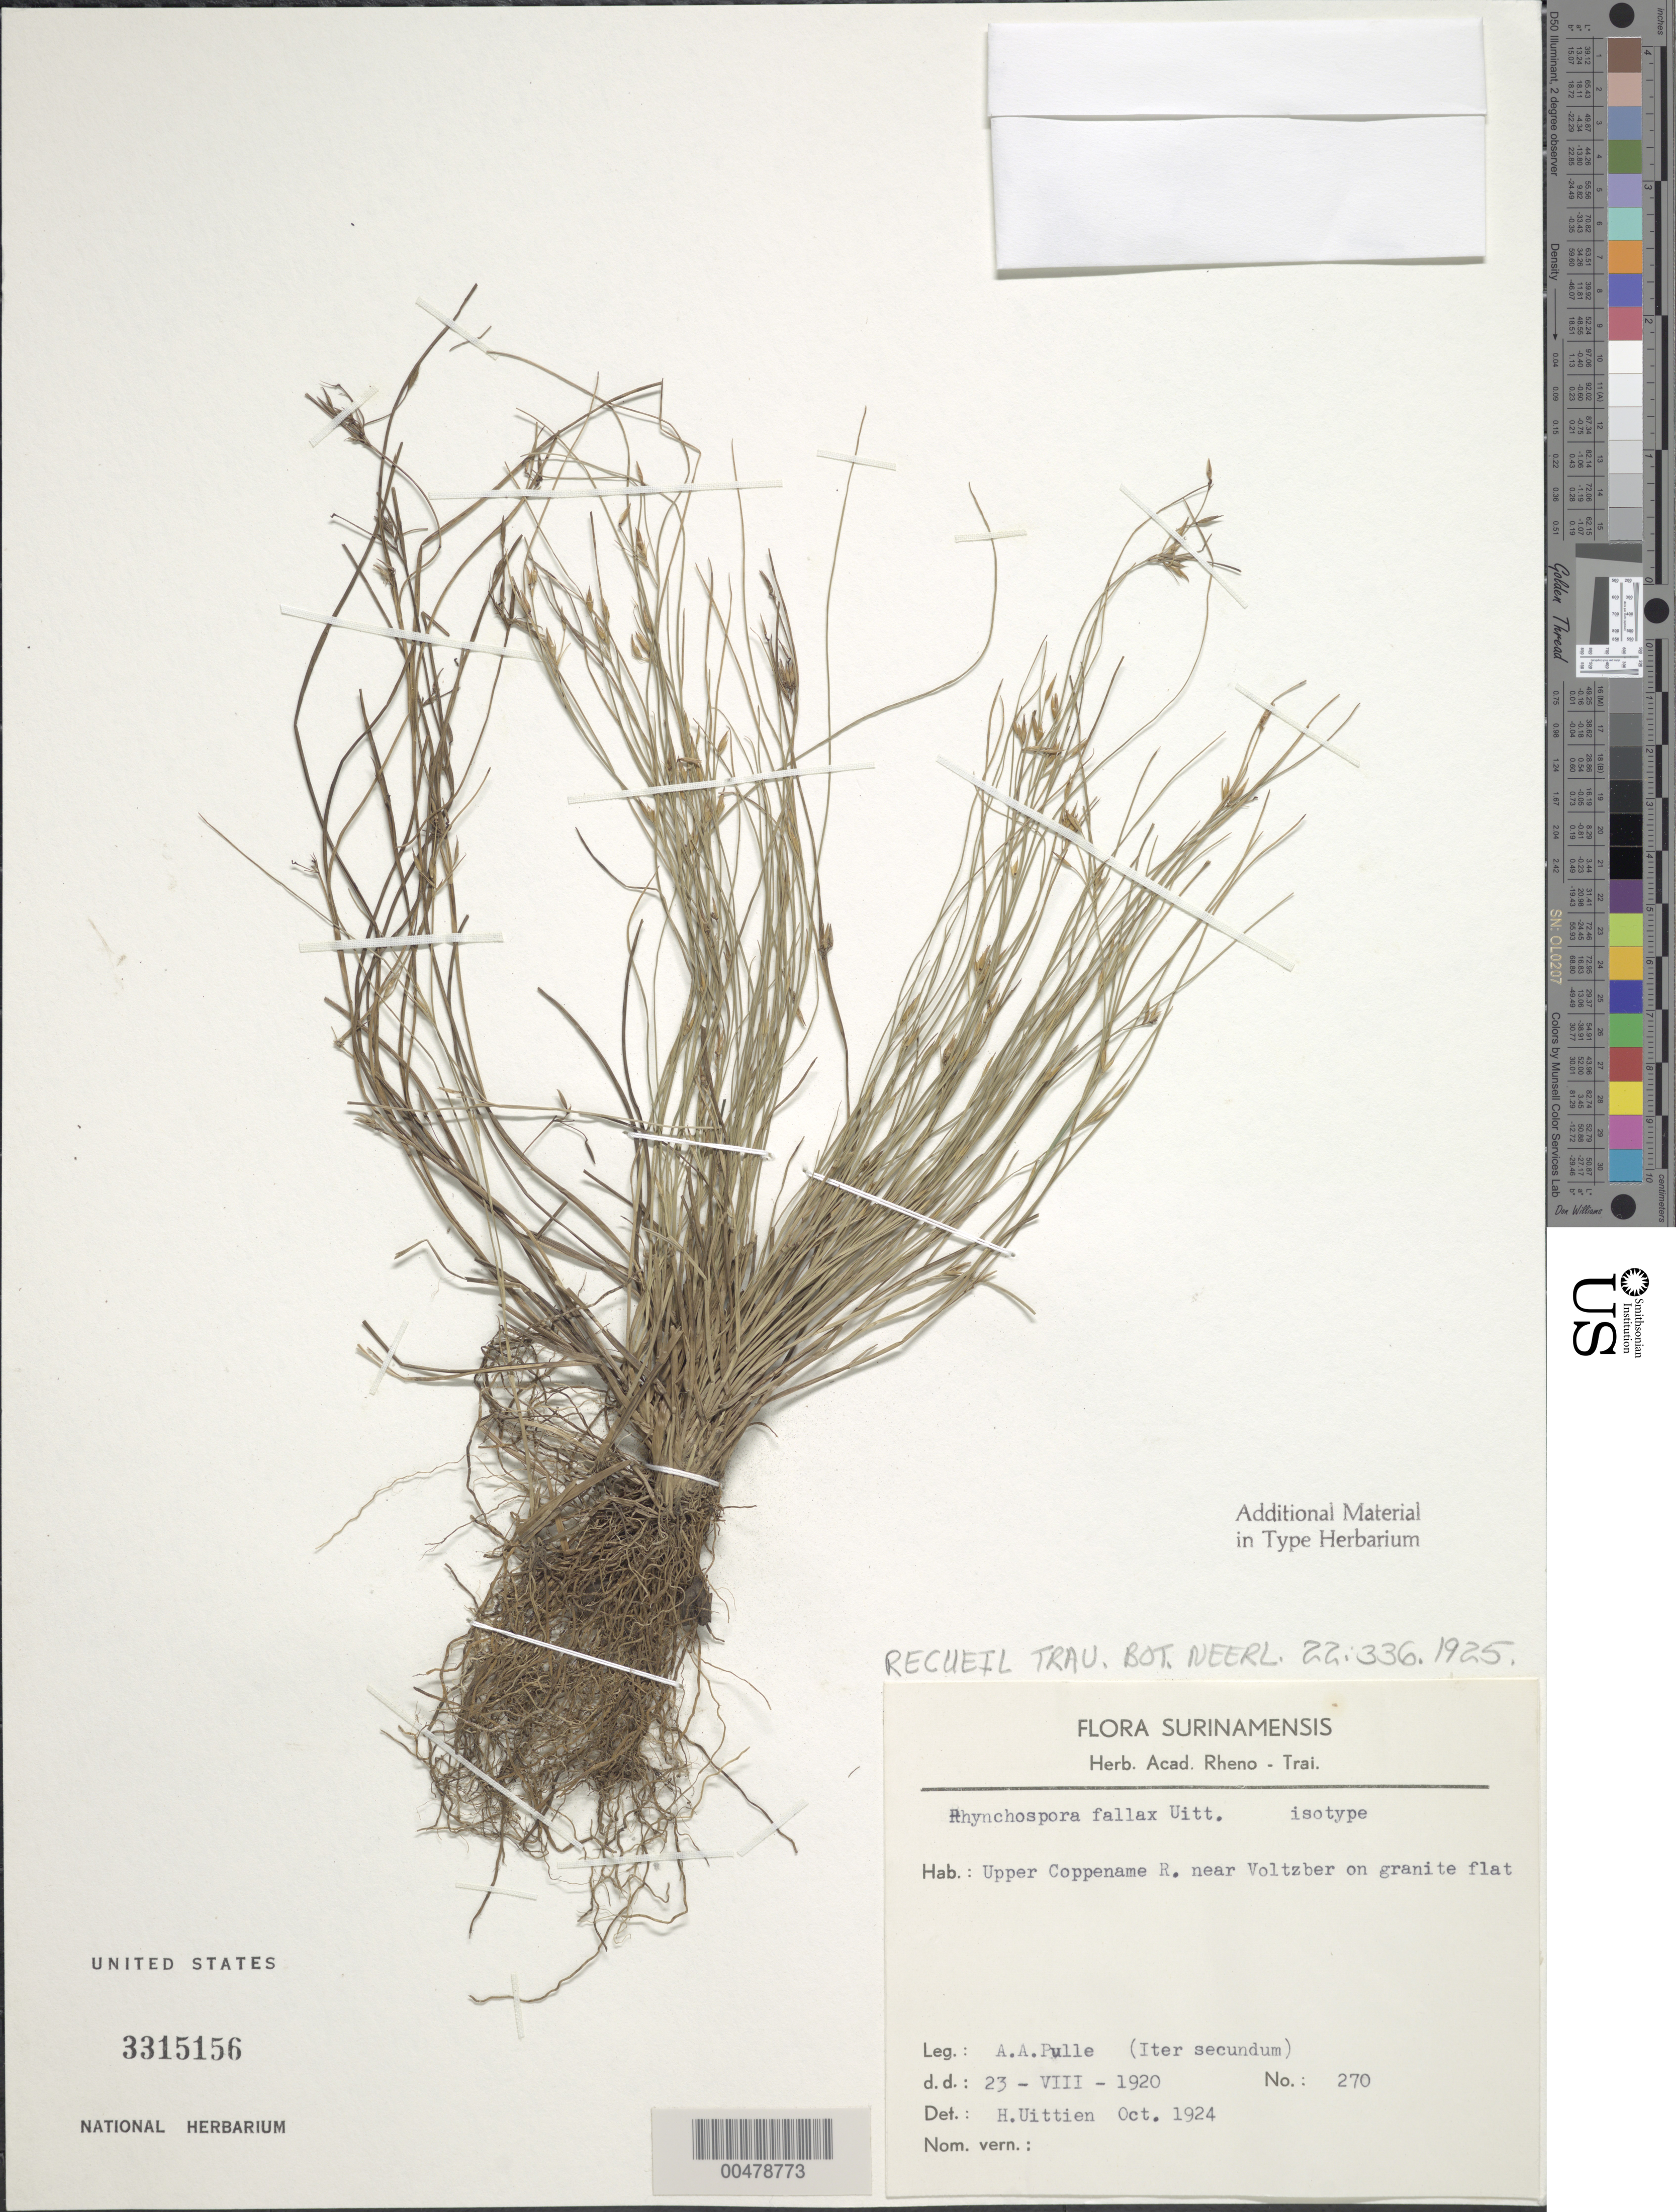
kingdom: Plantae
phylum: Tracheophyta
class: Liliopsida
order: Poales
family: Cyperaceae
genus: Rhynchospora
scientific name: Rhynchospora fallax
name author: Uittien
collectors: A. A. Pulle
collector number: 270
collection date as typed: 23-Aug-20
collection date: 1920-08-23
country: Suriname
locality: Voltzberg, near, Upper Coppename R.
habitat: On granite flat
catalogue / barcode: US 3315156